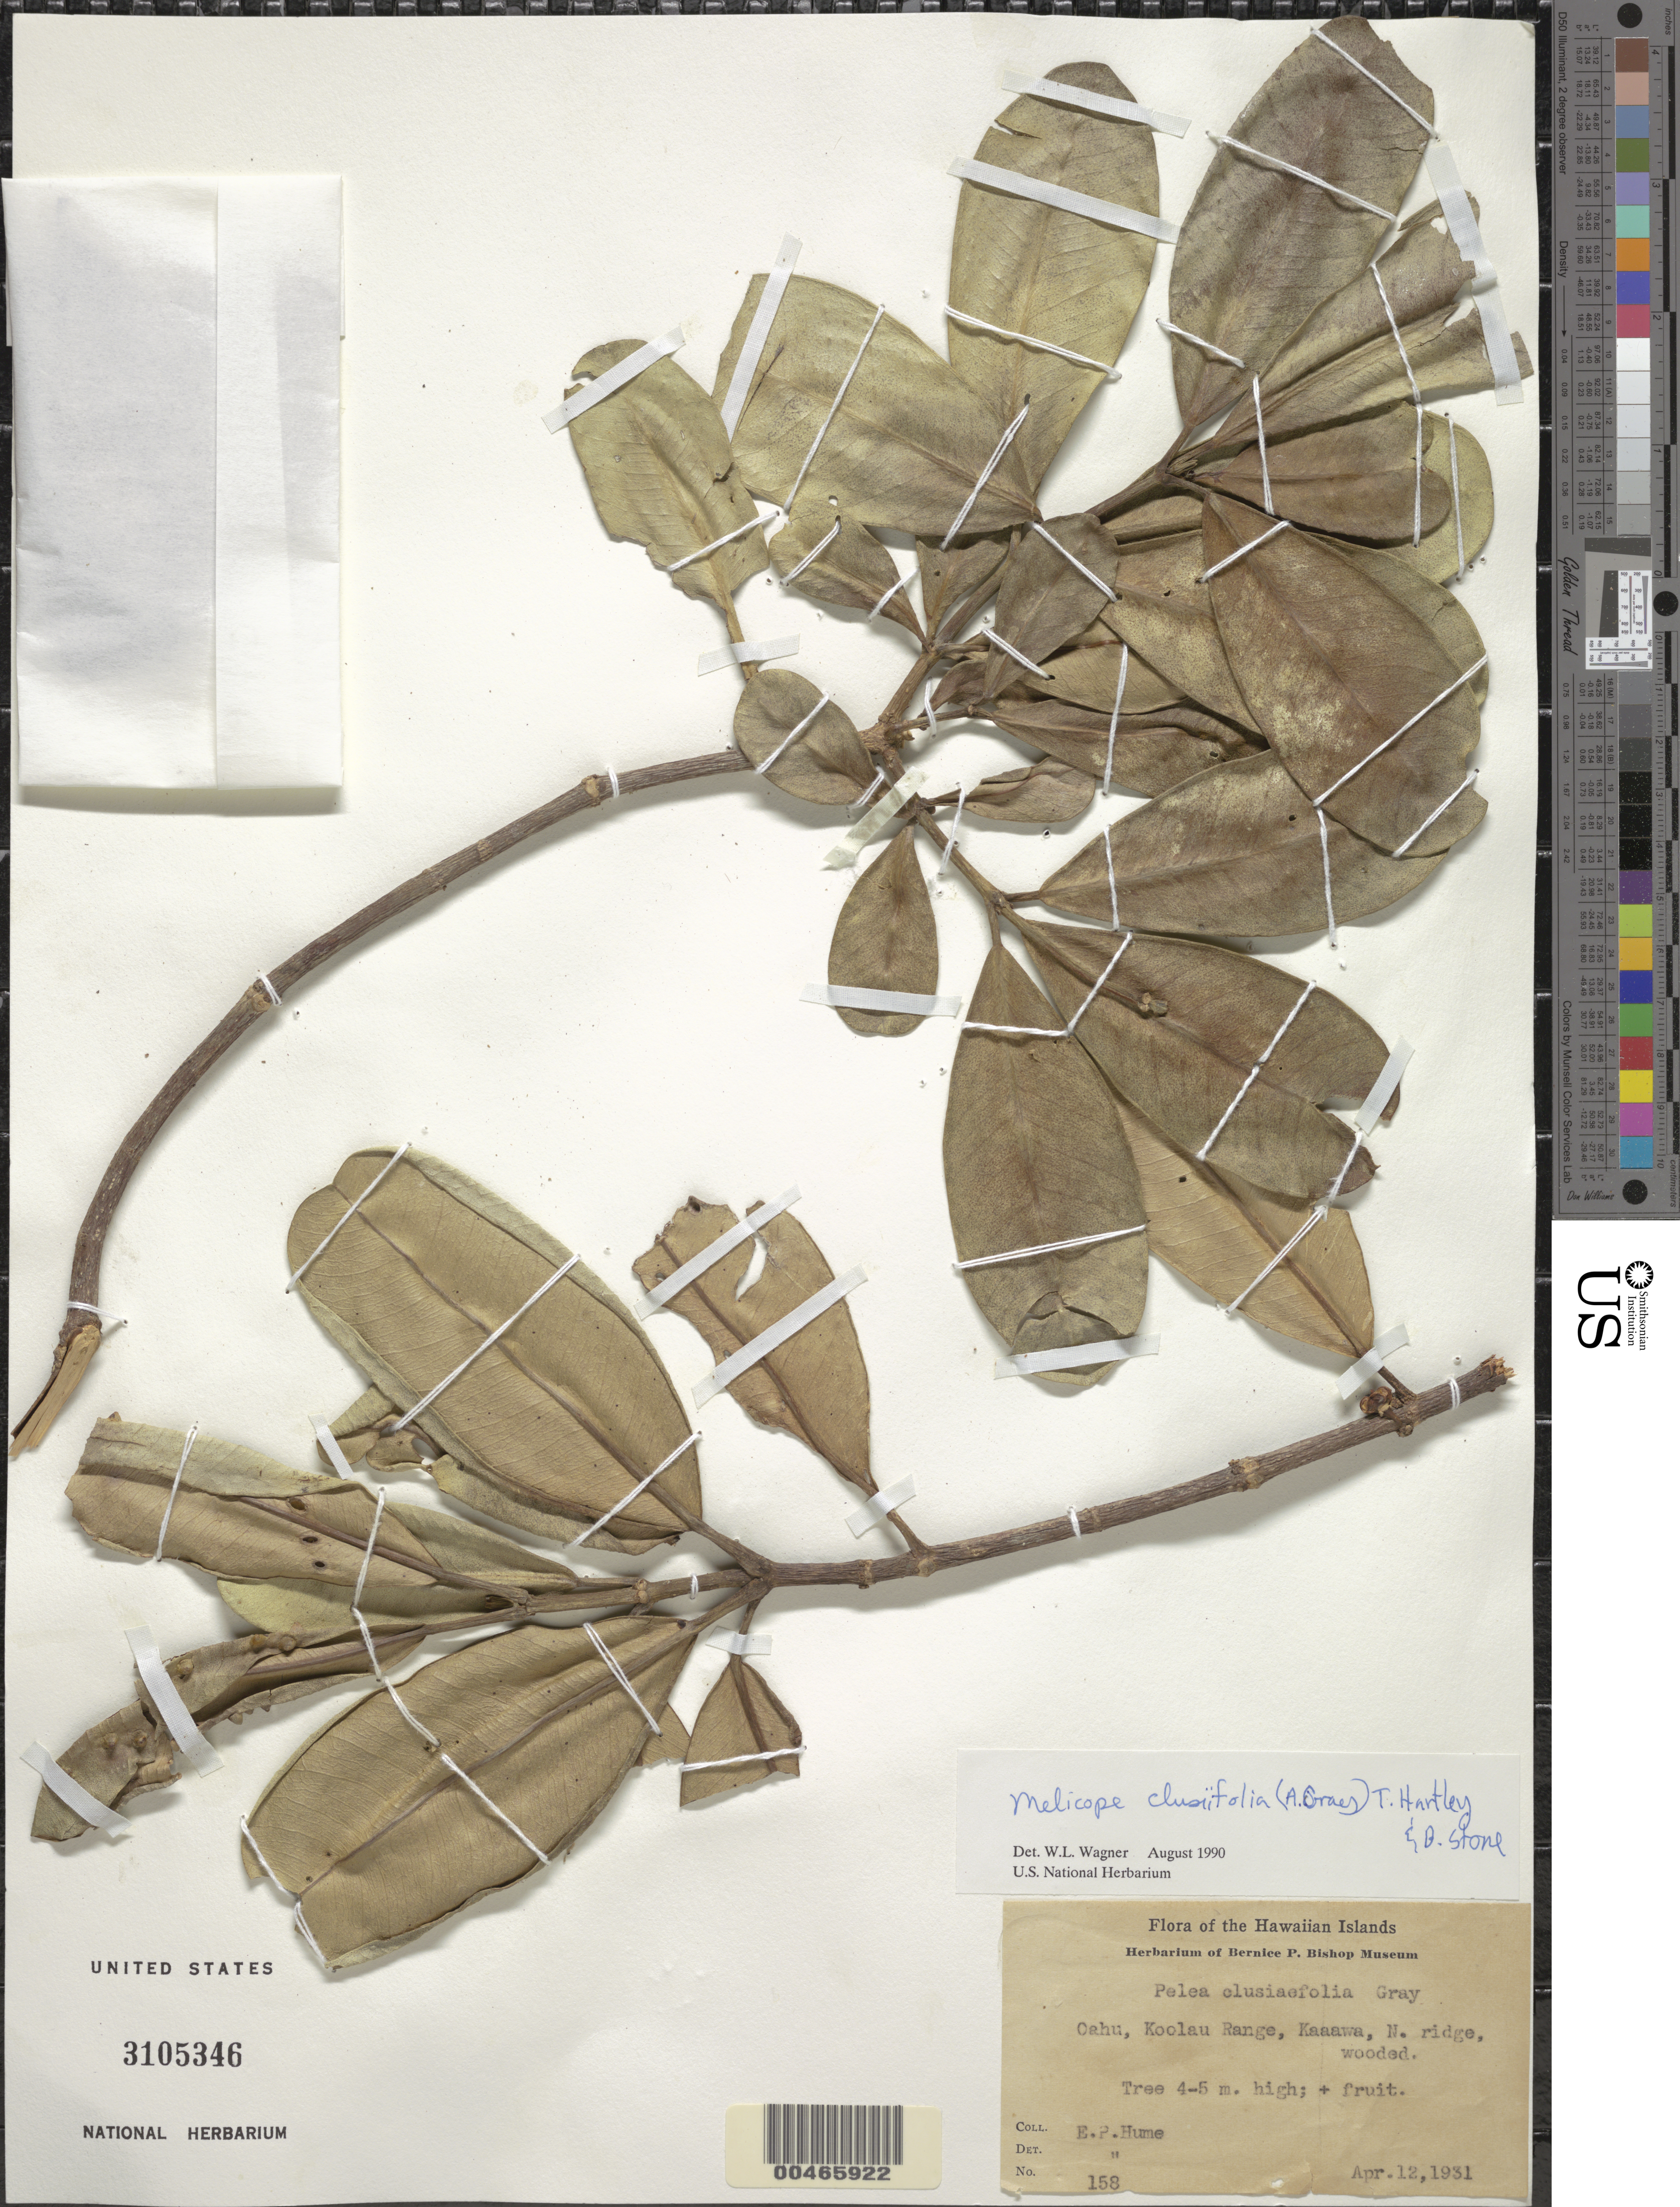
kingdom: Plantae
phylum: Tracheophyta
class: Magnoliopsida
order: Sapindales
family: Rutaceae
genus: Melicope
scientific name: Melicope clusiifolia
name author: (A. Gray) T.G. Hartley & B.C. Stone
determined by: Wagner, W. L., (BOT), Smithsonian Institution - National Museum of Natural History (UNITED STATES)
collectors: E. Hume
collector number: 158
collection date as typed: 12 Aug 1931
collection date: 1931-08-12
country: United States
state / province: Hawaii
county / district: Honolulu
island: Oahu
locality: Koolau Range, Keaawa, N ridge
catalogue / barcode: US 3105346